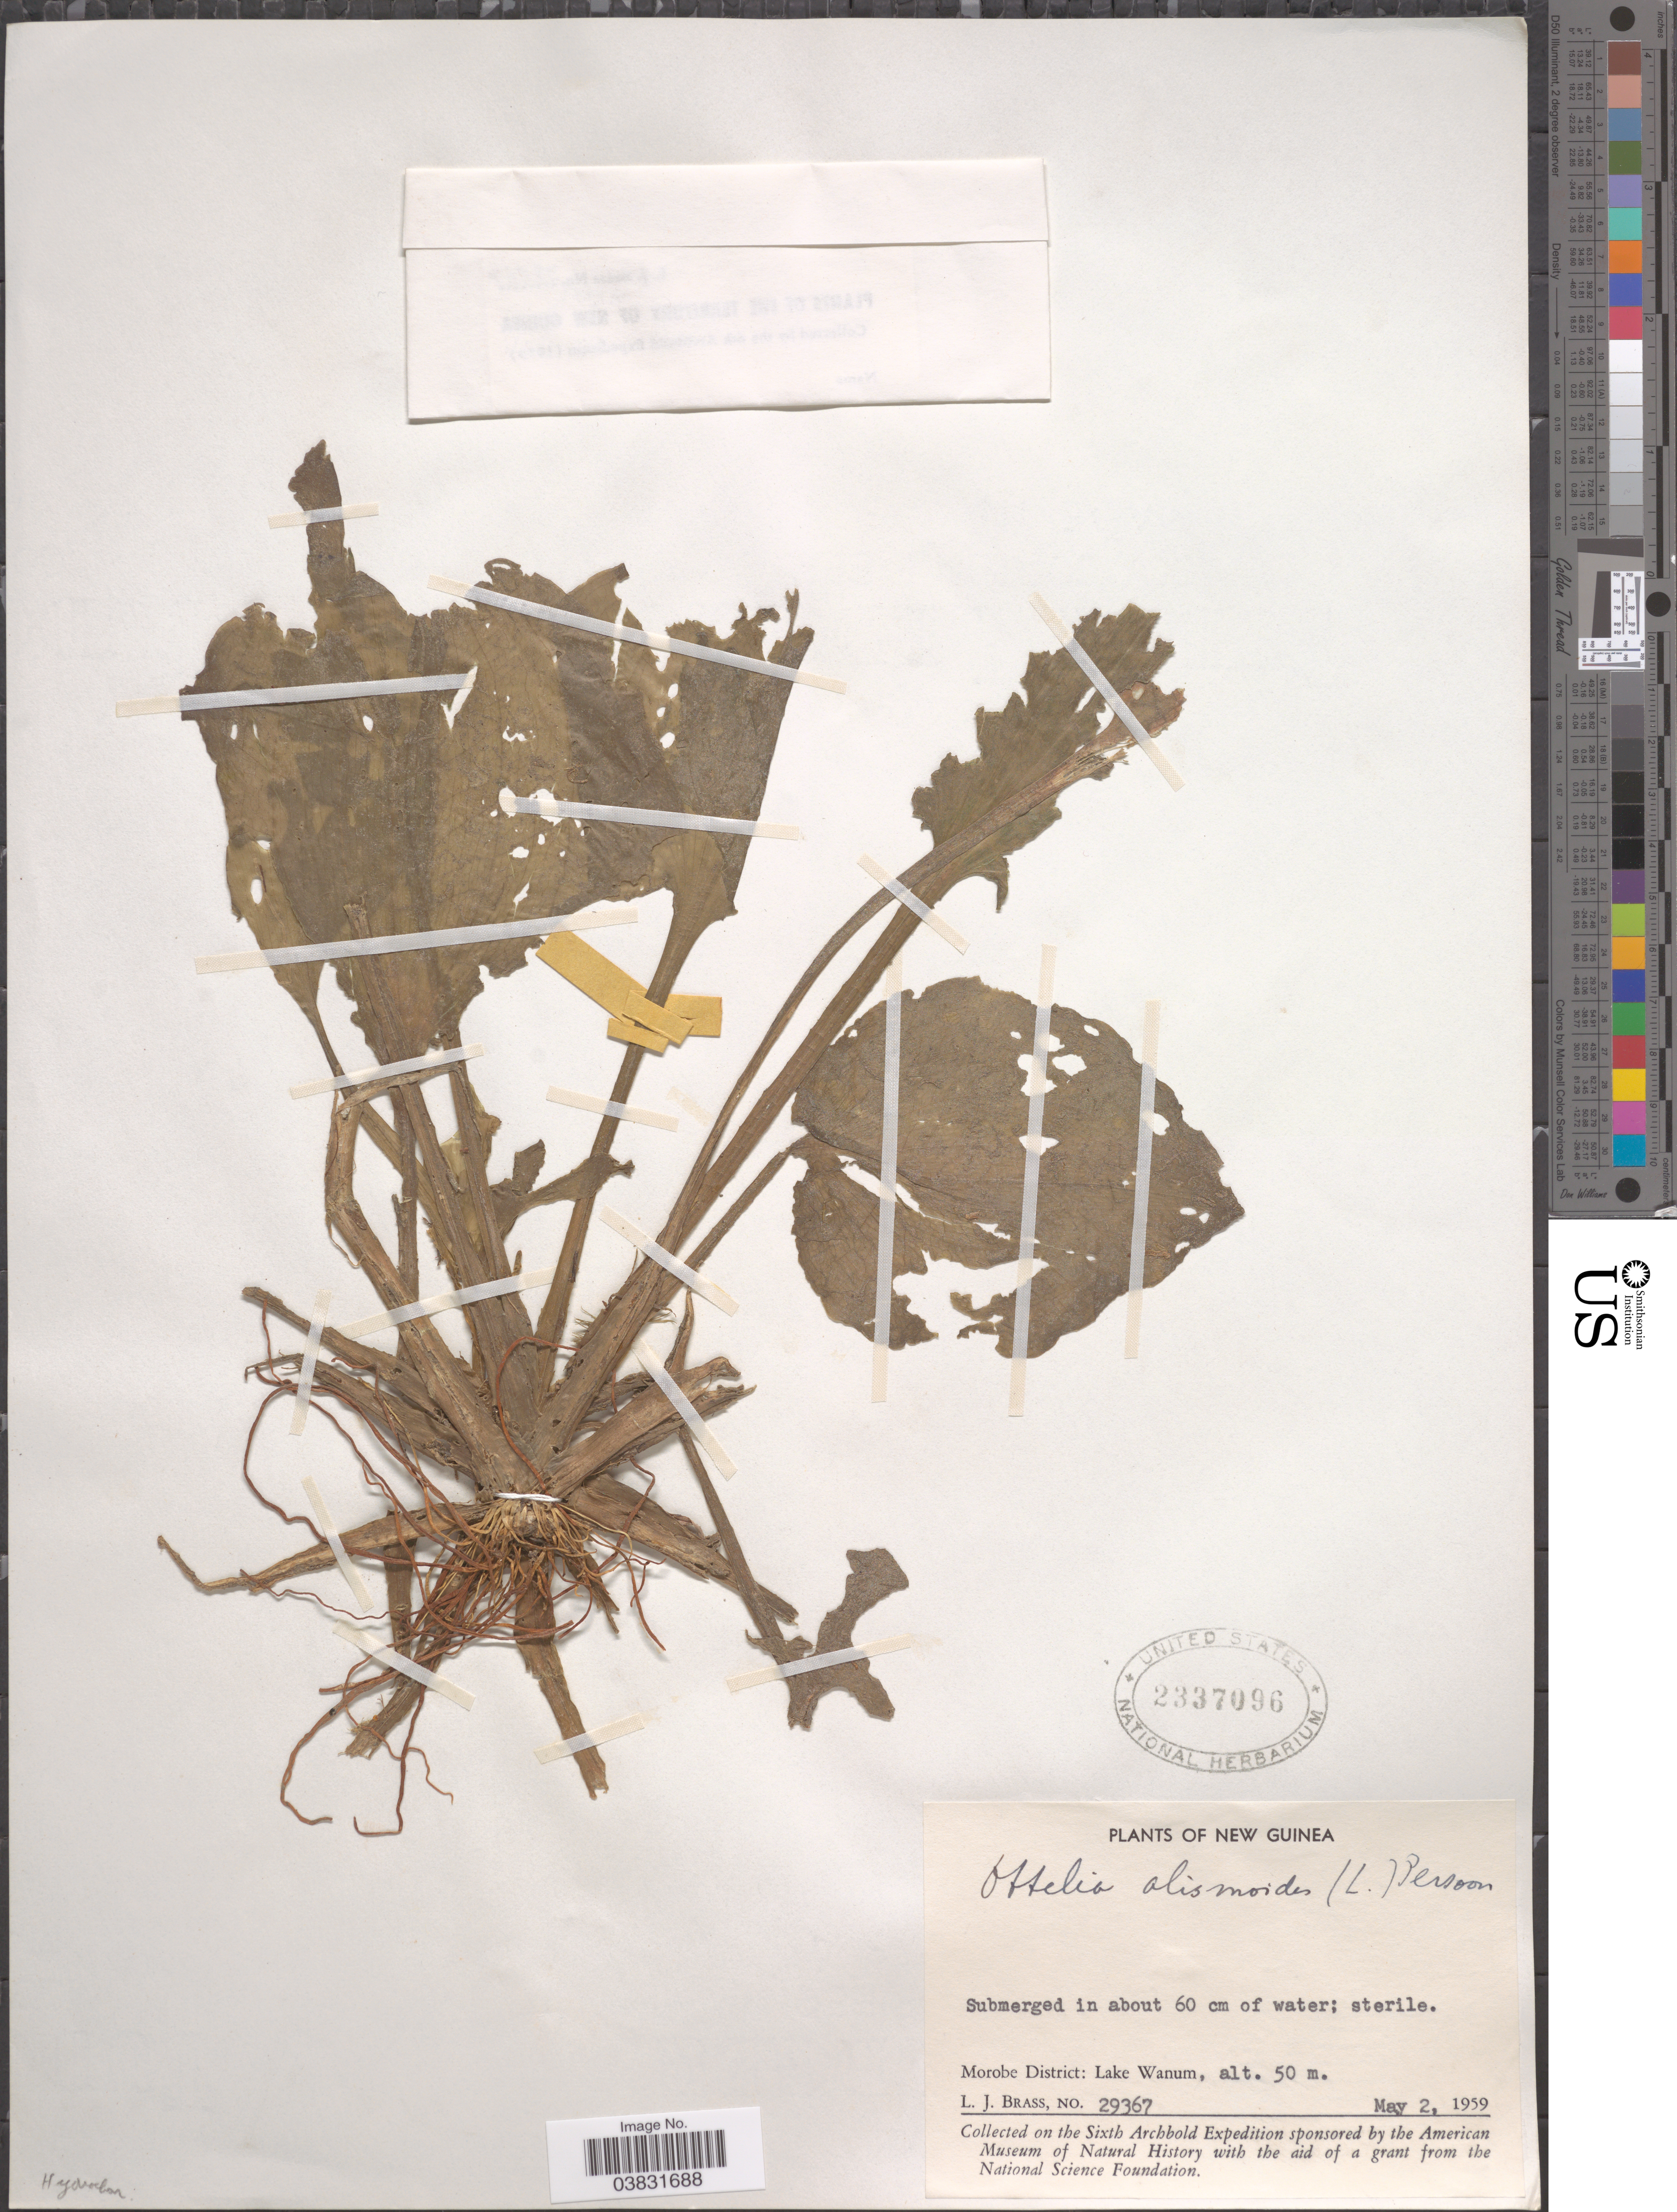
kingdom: Plantae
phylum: Tracheophyta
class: Liliopsida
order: Alismatales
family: Hydrocharitaceae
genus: Ottelia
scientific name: Ottelia alismoides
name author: Pers.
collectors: L. J. Brass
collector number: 29367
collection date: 1959-05-02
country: Papua New Guinea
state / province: Morobe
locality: New Guinea. Morobe District: Lake Wanum.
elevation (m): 50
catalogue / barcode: US 2337096